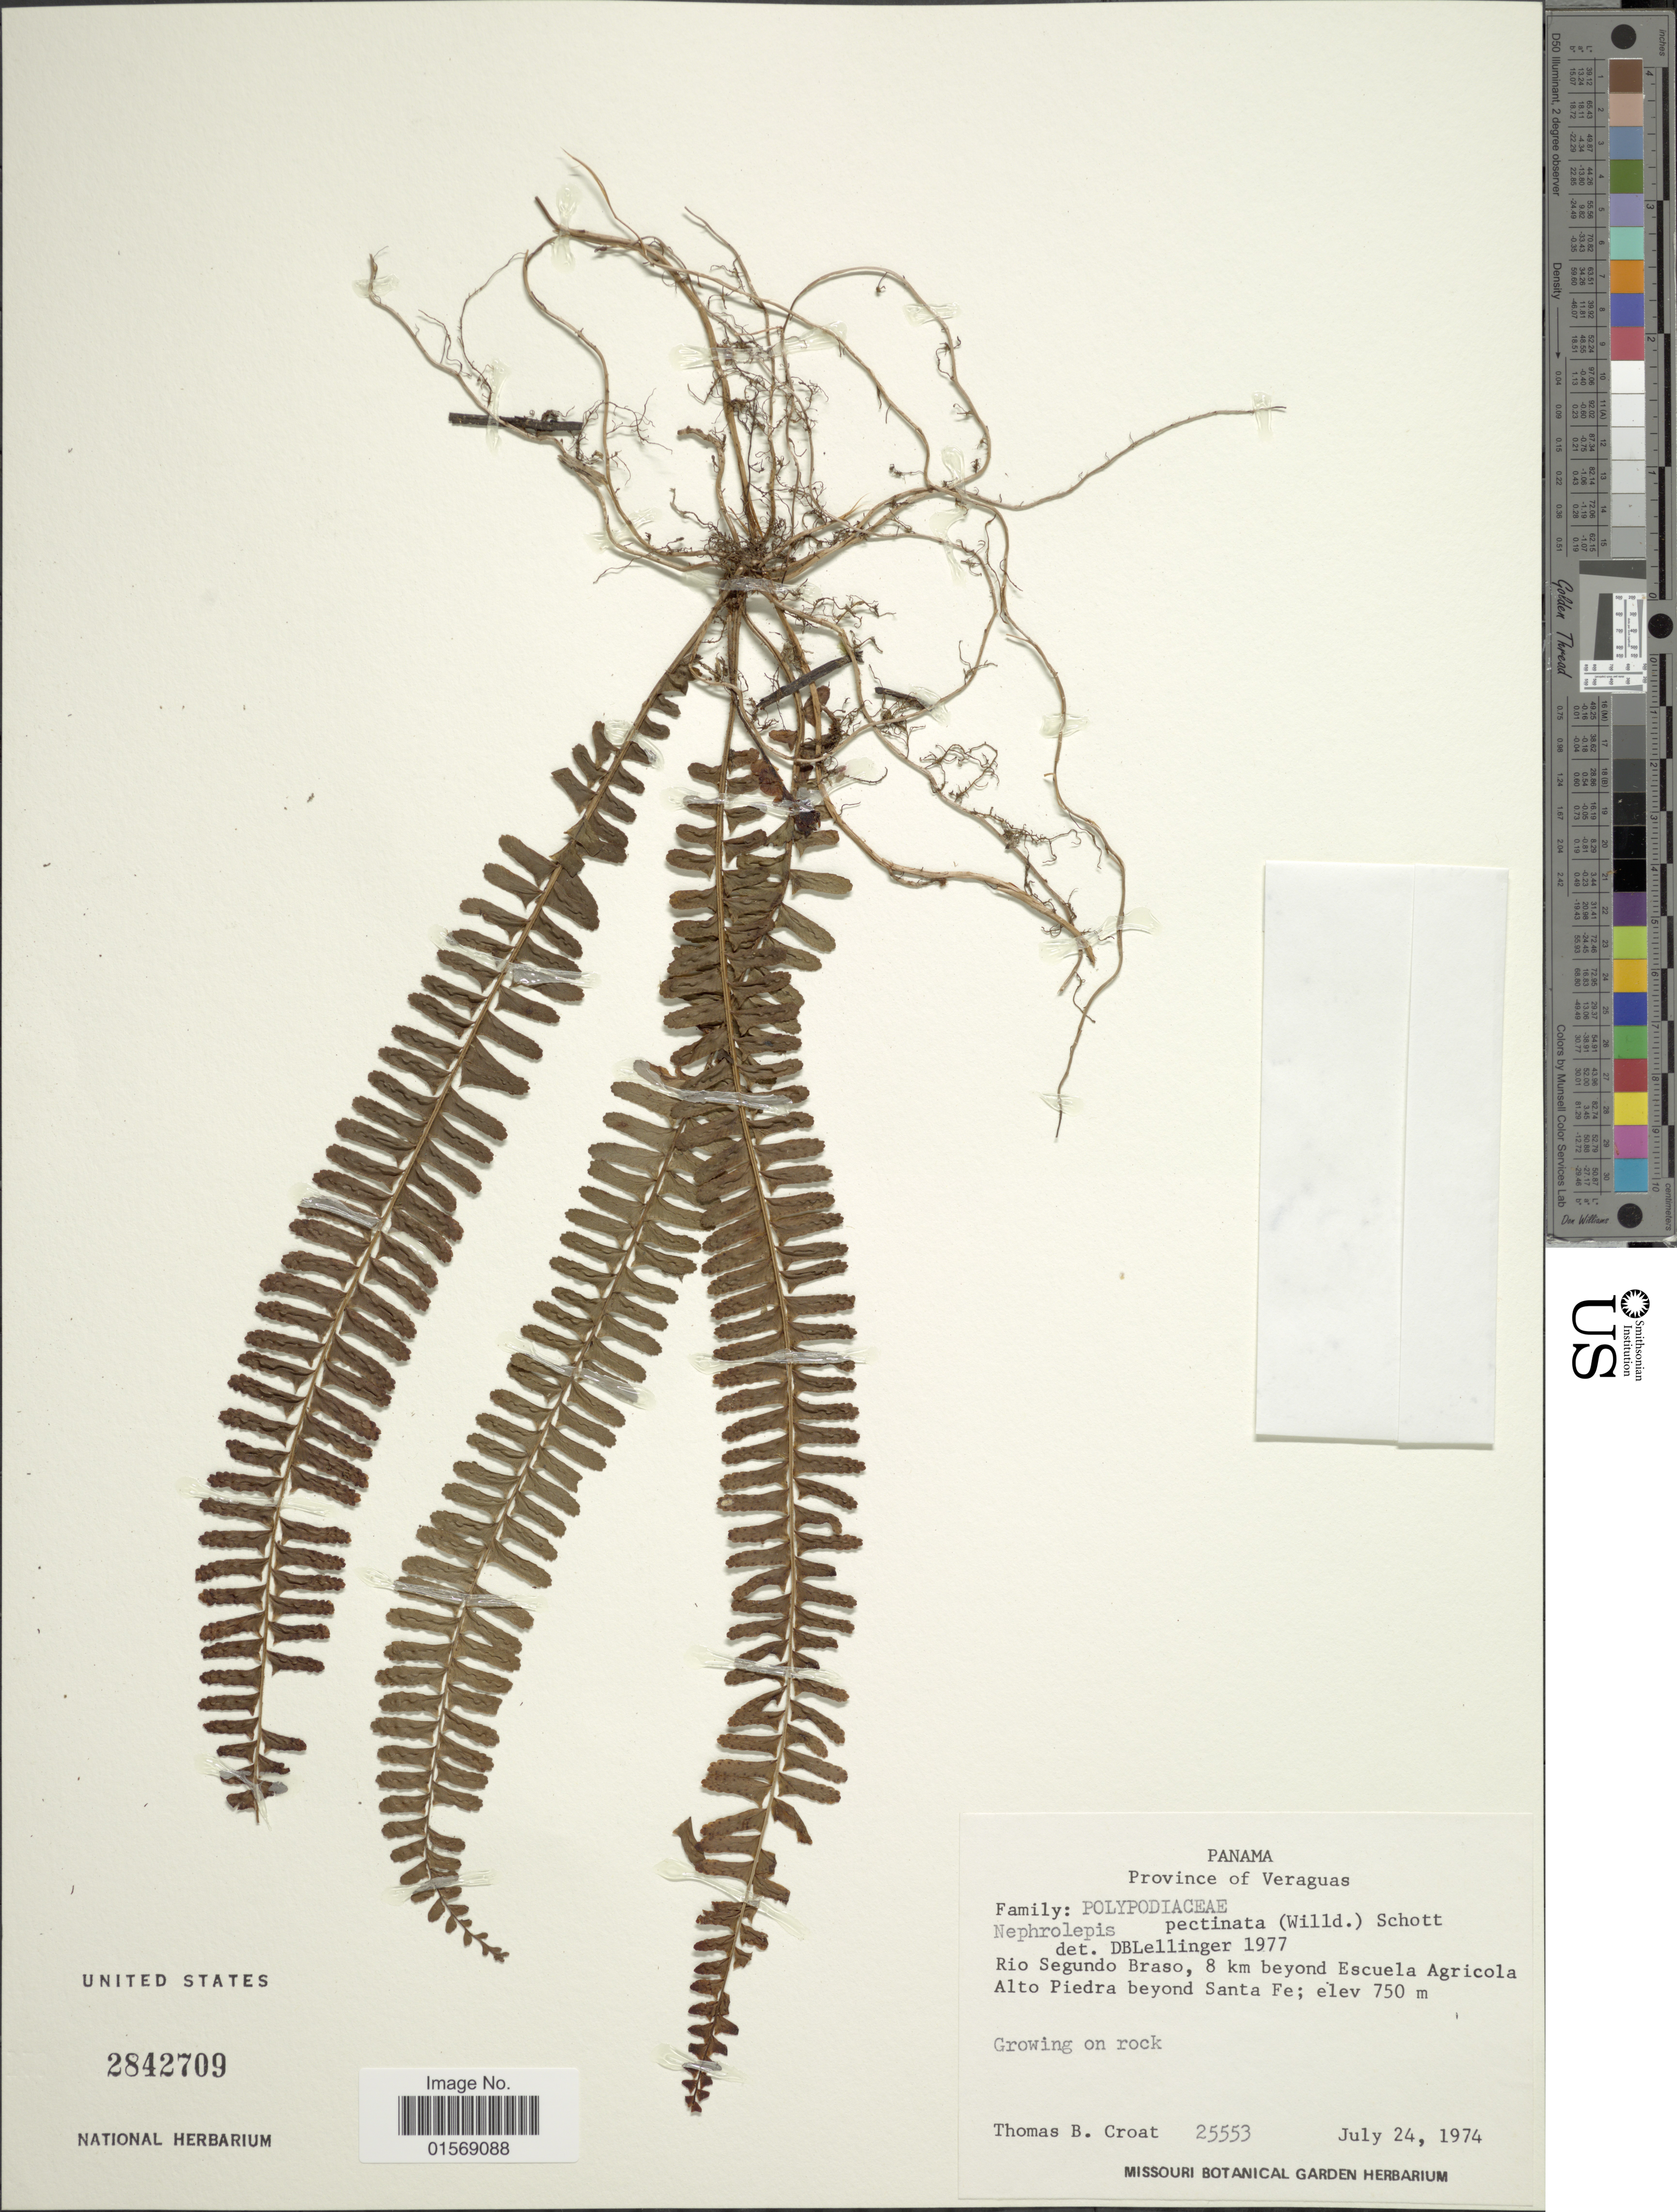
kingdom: Plantae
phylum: Tracheophyta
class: Polypodiopsida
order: Polypodiales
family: Nephrolepidaceae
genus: Nephrolepis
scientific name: Nephrolepis pectinata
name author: (Willd.) Schott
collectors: T. B. Croat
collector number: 25553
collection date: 1974-07-24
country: Panama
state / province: Veraguas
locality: Panama, Province of Veraguas. Rio Segundo Braso, 8 km beyond Escuela Agricola Alto Piedra beyond Santa Fe.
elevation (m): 750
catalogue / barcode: US 2842709